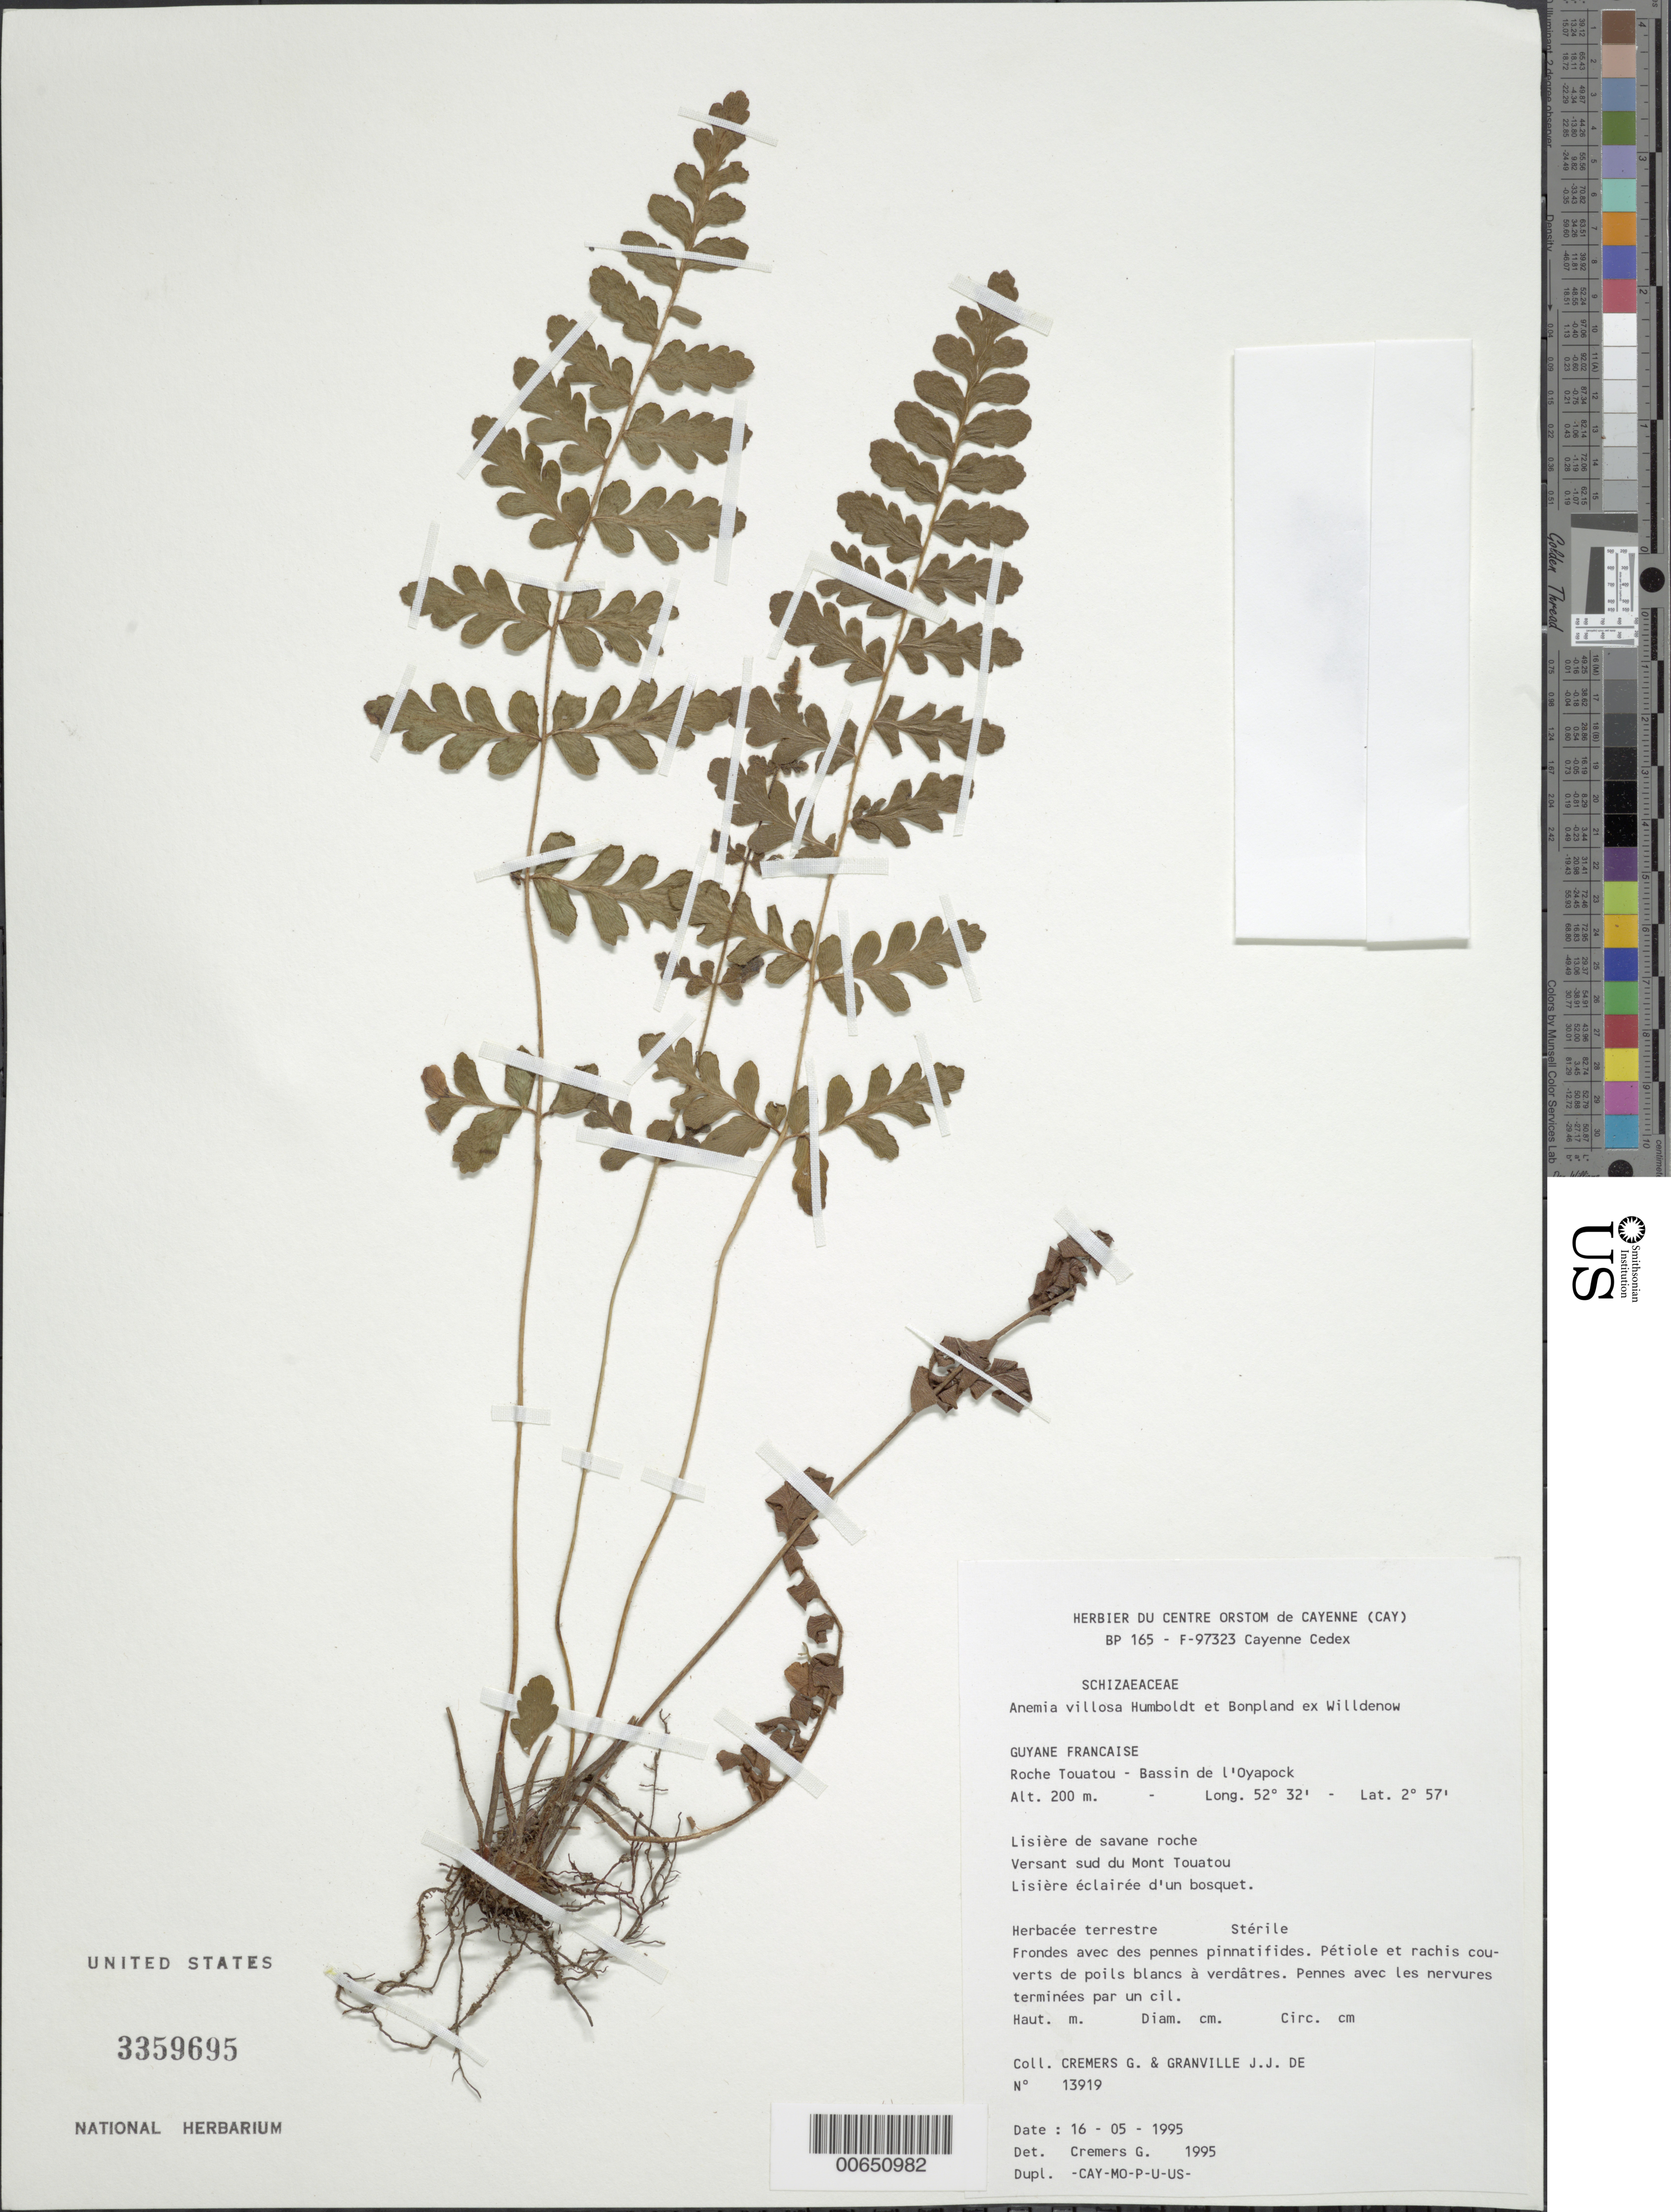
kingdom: Plantae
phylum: Tracheophyta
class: Polypodiopsida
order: Schizaeales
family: Anemiaceae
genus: Anemia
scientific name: Anemia villosa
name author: Humb. & Bonpl. ex Willd.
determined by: Cremers, Georges A.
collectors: G. Cremers & J.-J. de Granville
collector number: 13919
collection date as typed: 16-May-95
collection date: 1995-05-16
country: French Guiana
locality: Roche Touatou, Bassin de l'Oyapock, versant sud du Mont Touatou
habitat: Lisiere de savane roche. Lisiere eclairee d'un bosquet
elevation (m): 200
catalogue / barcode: US 3359695